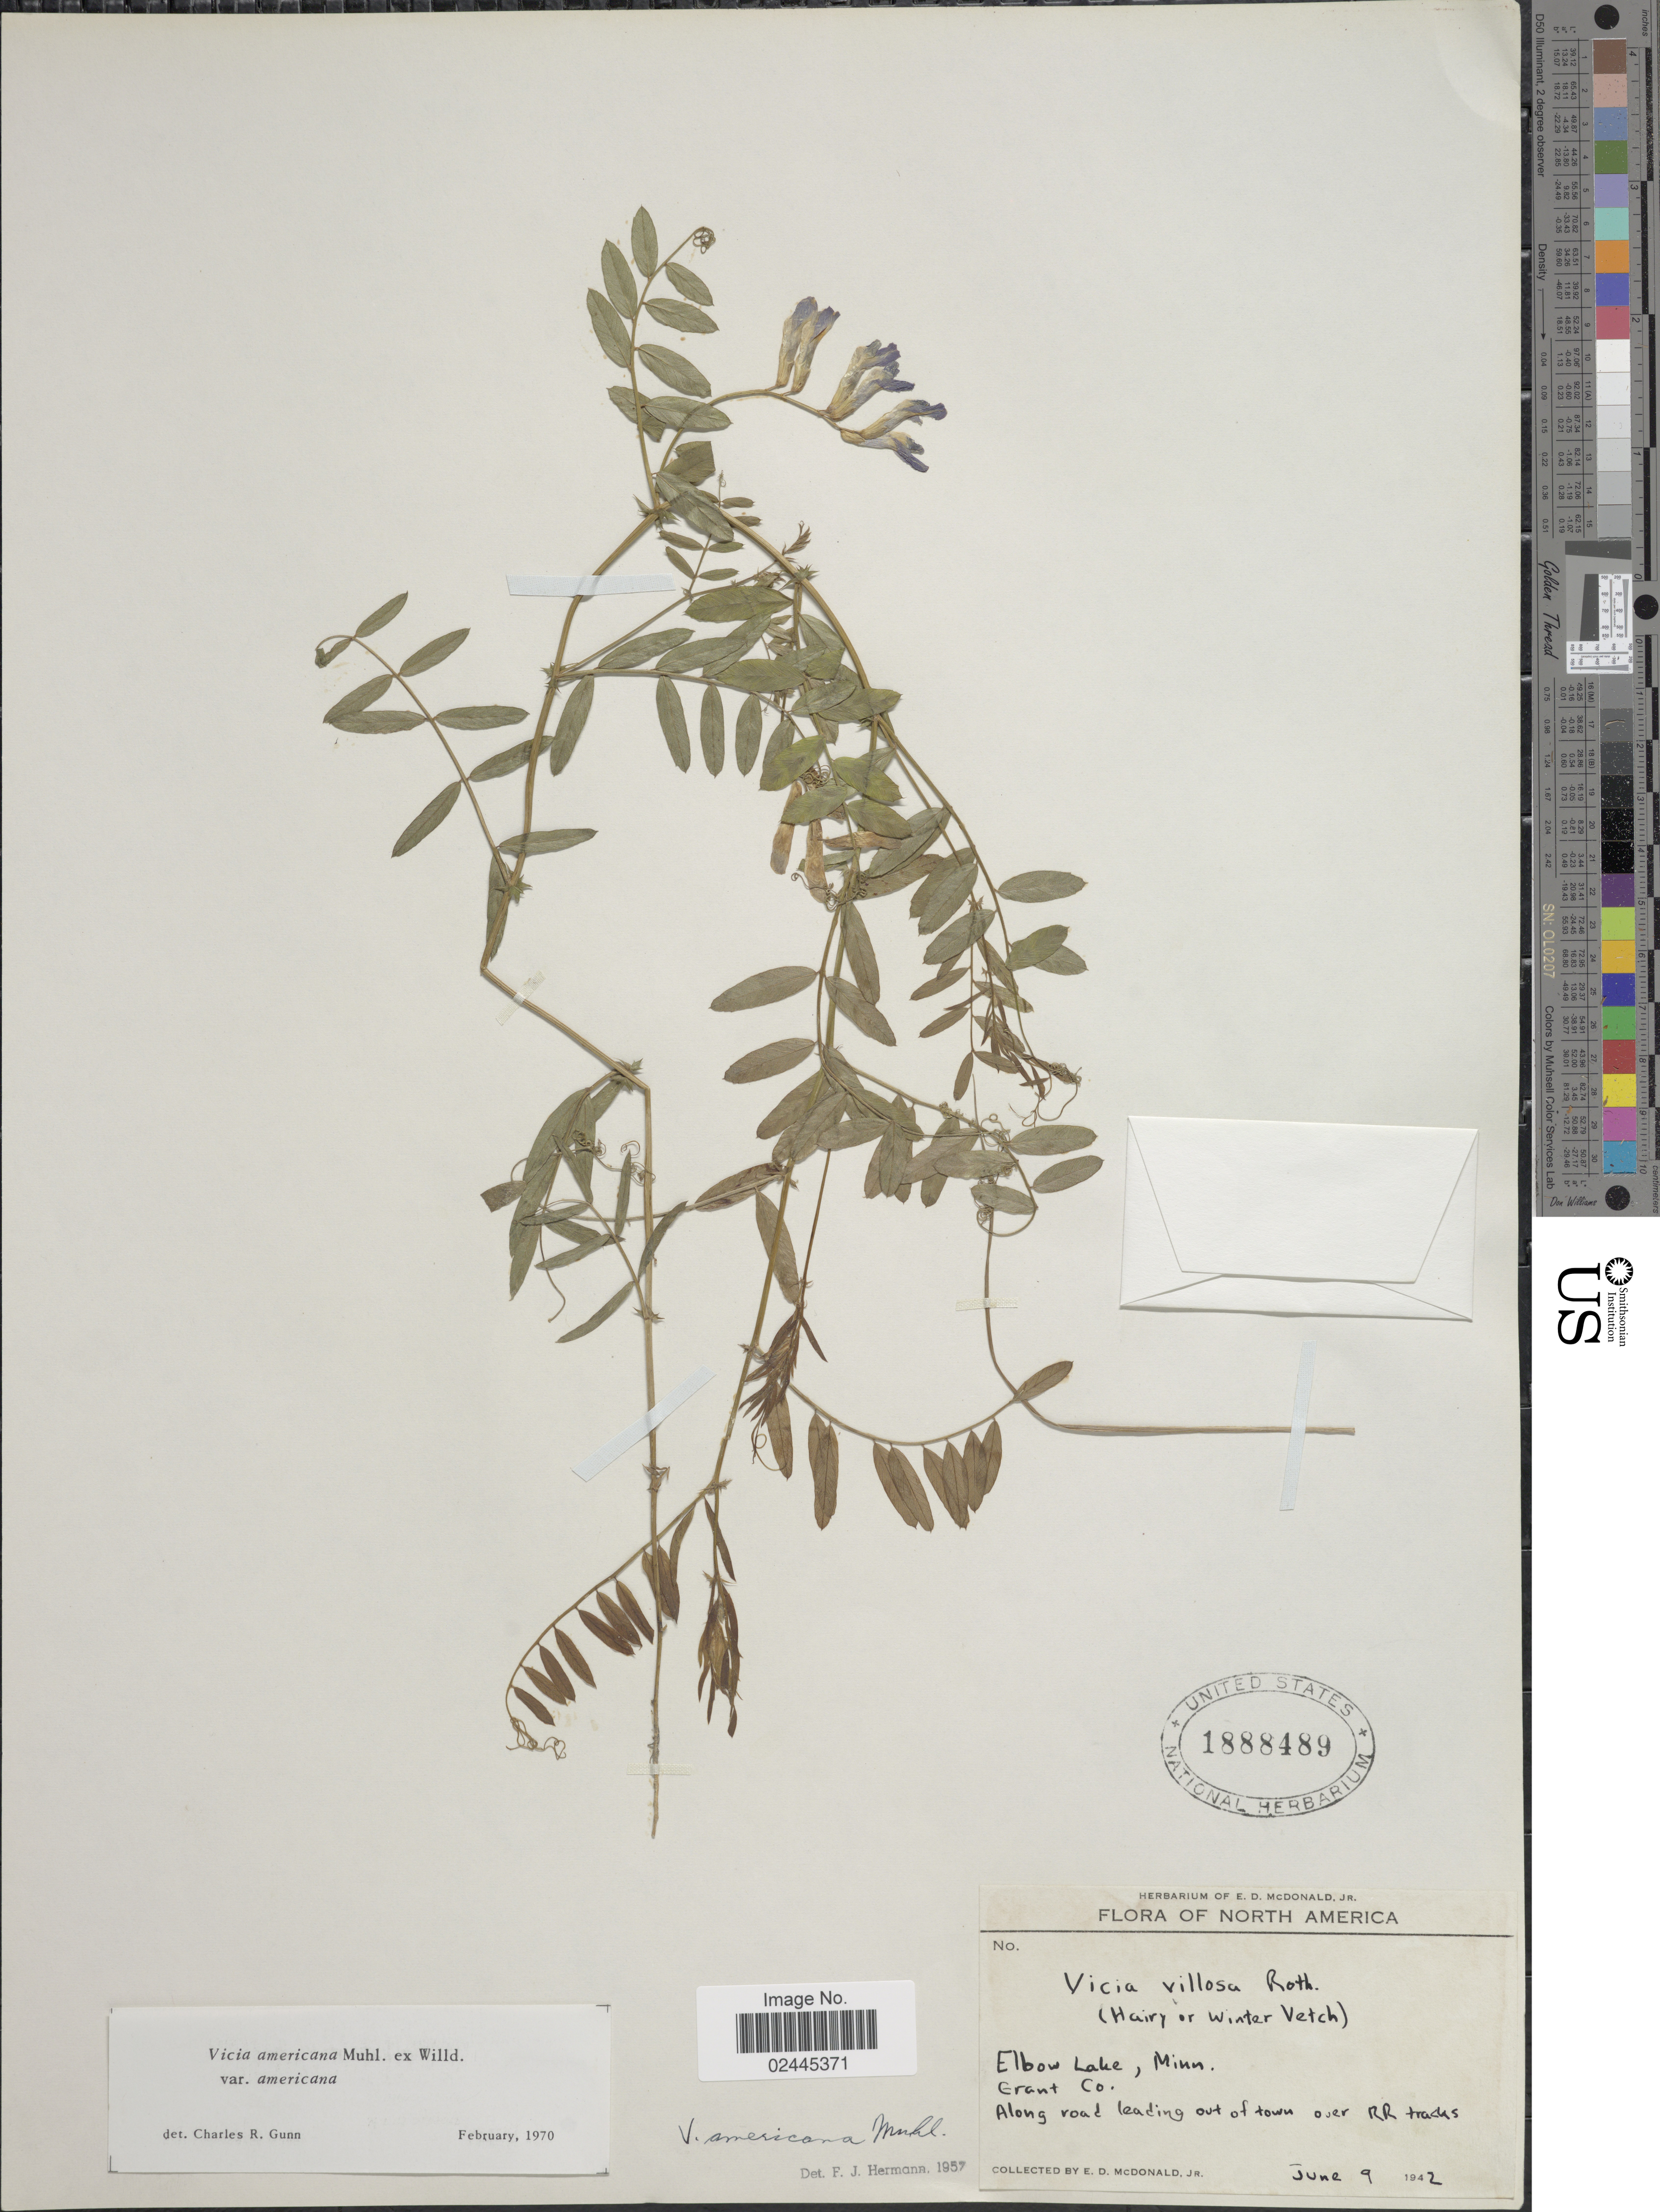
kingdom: Plantae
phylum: Tracheophyta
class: Magnoliopsida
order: Fabales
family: Fabaceae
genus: Vicia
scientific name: Vicia americana var. americana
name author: Muhl. ex Willd.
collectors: E. D. McDonald Jr.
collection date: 1942-06-09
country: United States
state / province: Minnesota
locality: Elbow Lake, Minn. Grant Co. Along road leading out of town over RR tracks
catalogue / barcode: US 1888489